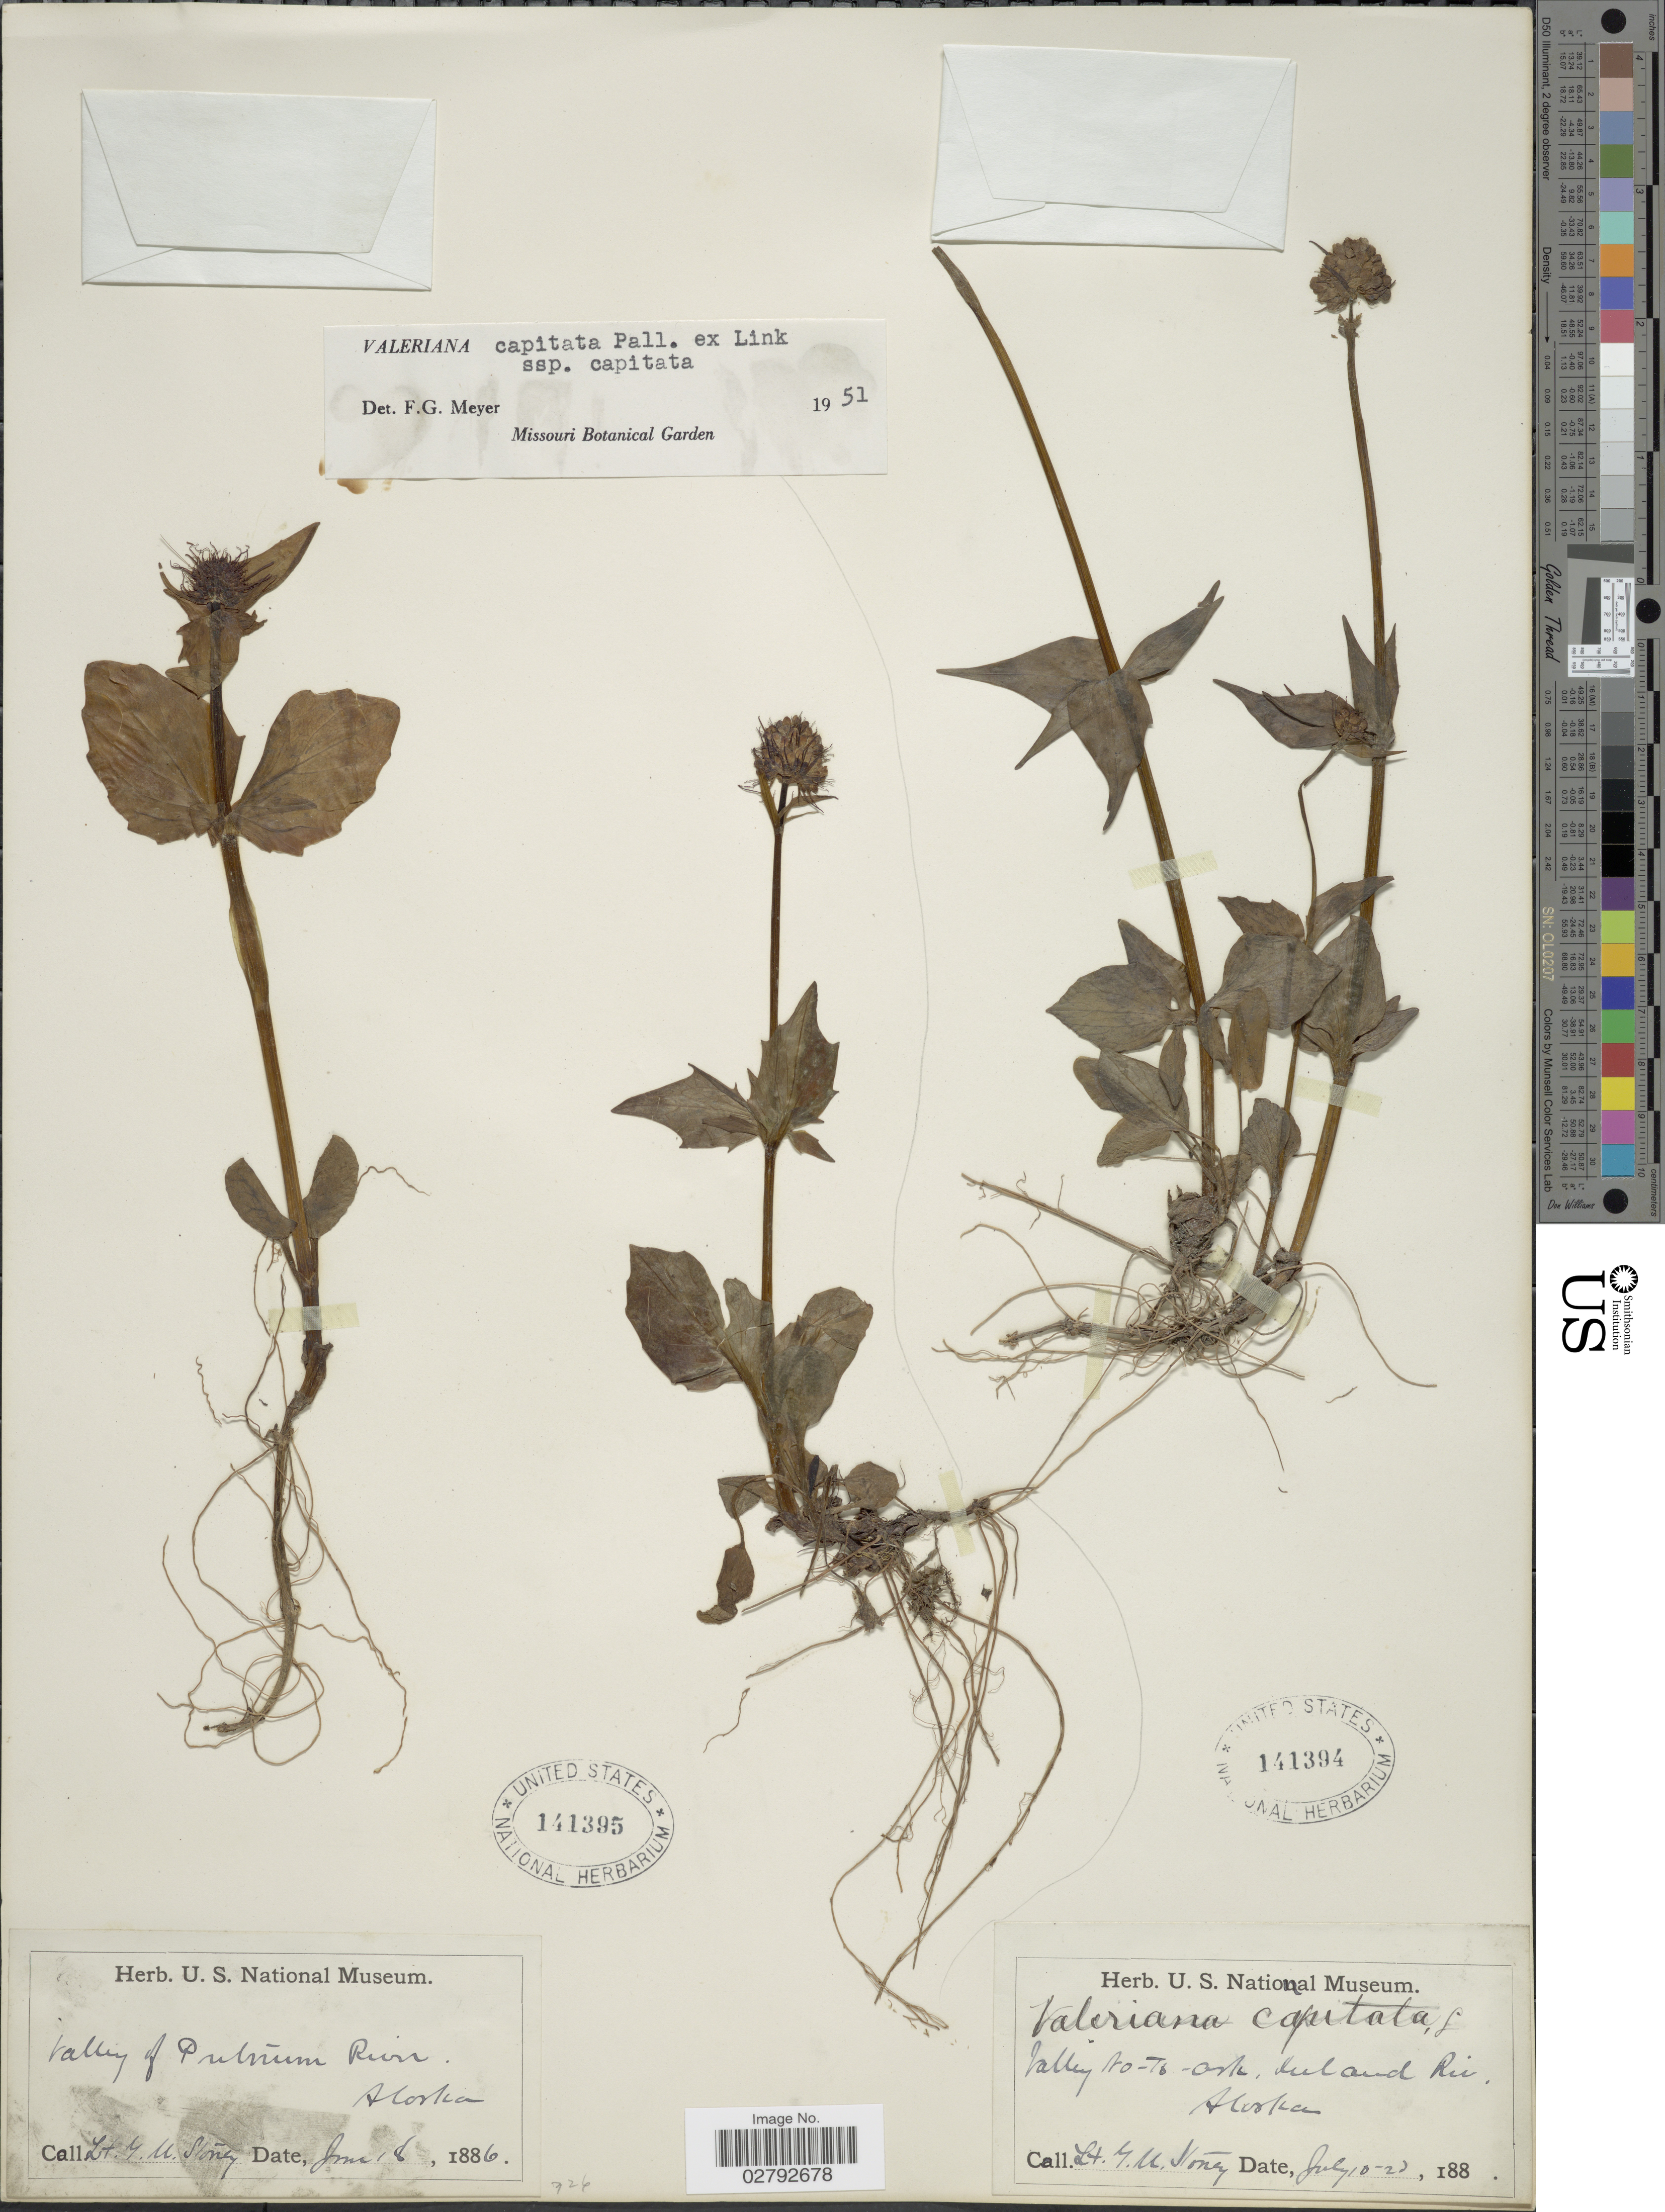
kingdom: Plantae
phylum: Tracheophyta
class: Magnoliopsida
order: Dipsacales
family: Caprifoliaceae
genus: Valeriana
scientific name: Valeriana capitata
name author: Link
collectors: G. Stoney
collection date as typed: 188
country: United States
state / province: Alaska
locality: Valley No-to-Ark. Inland Riv.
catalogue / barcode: US 141394